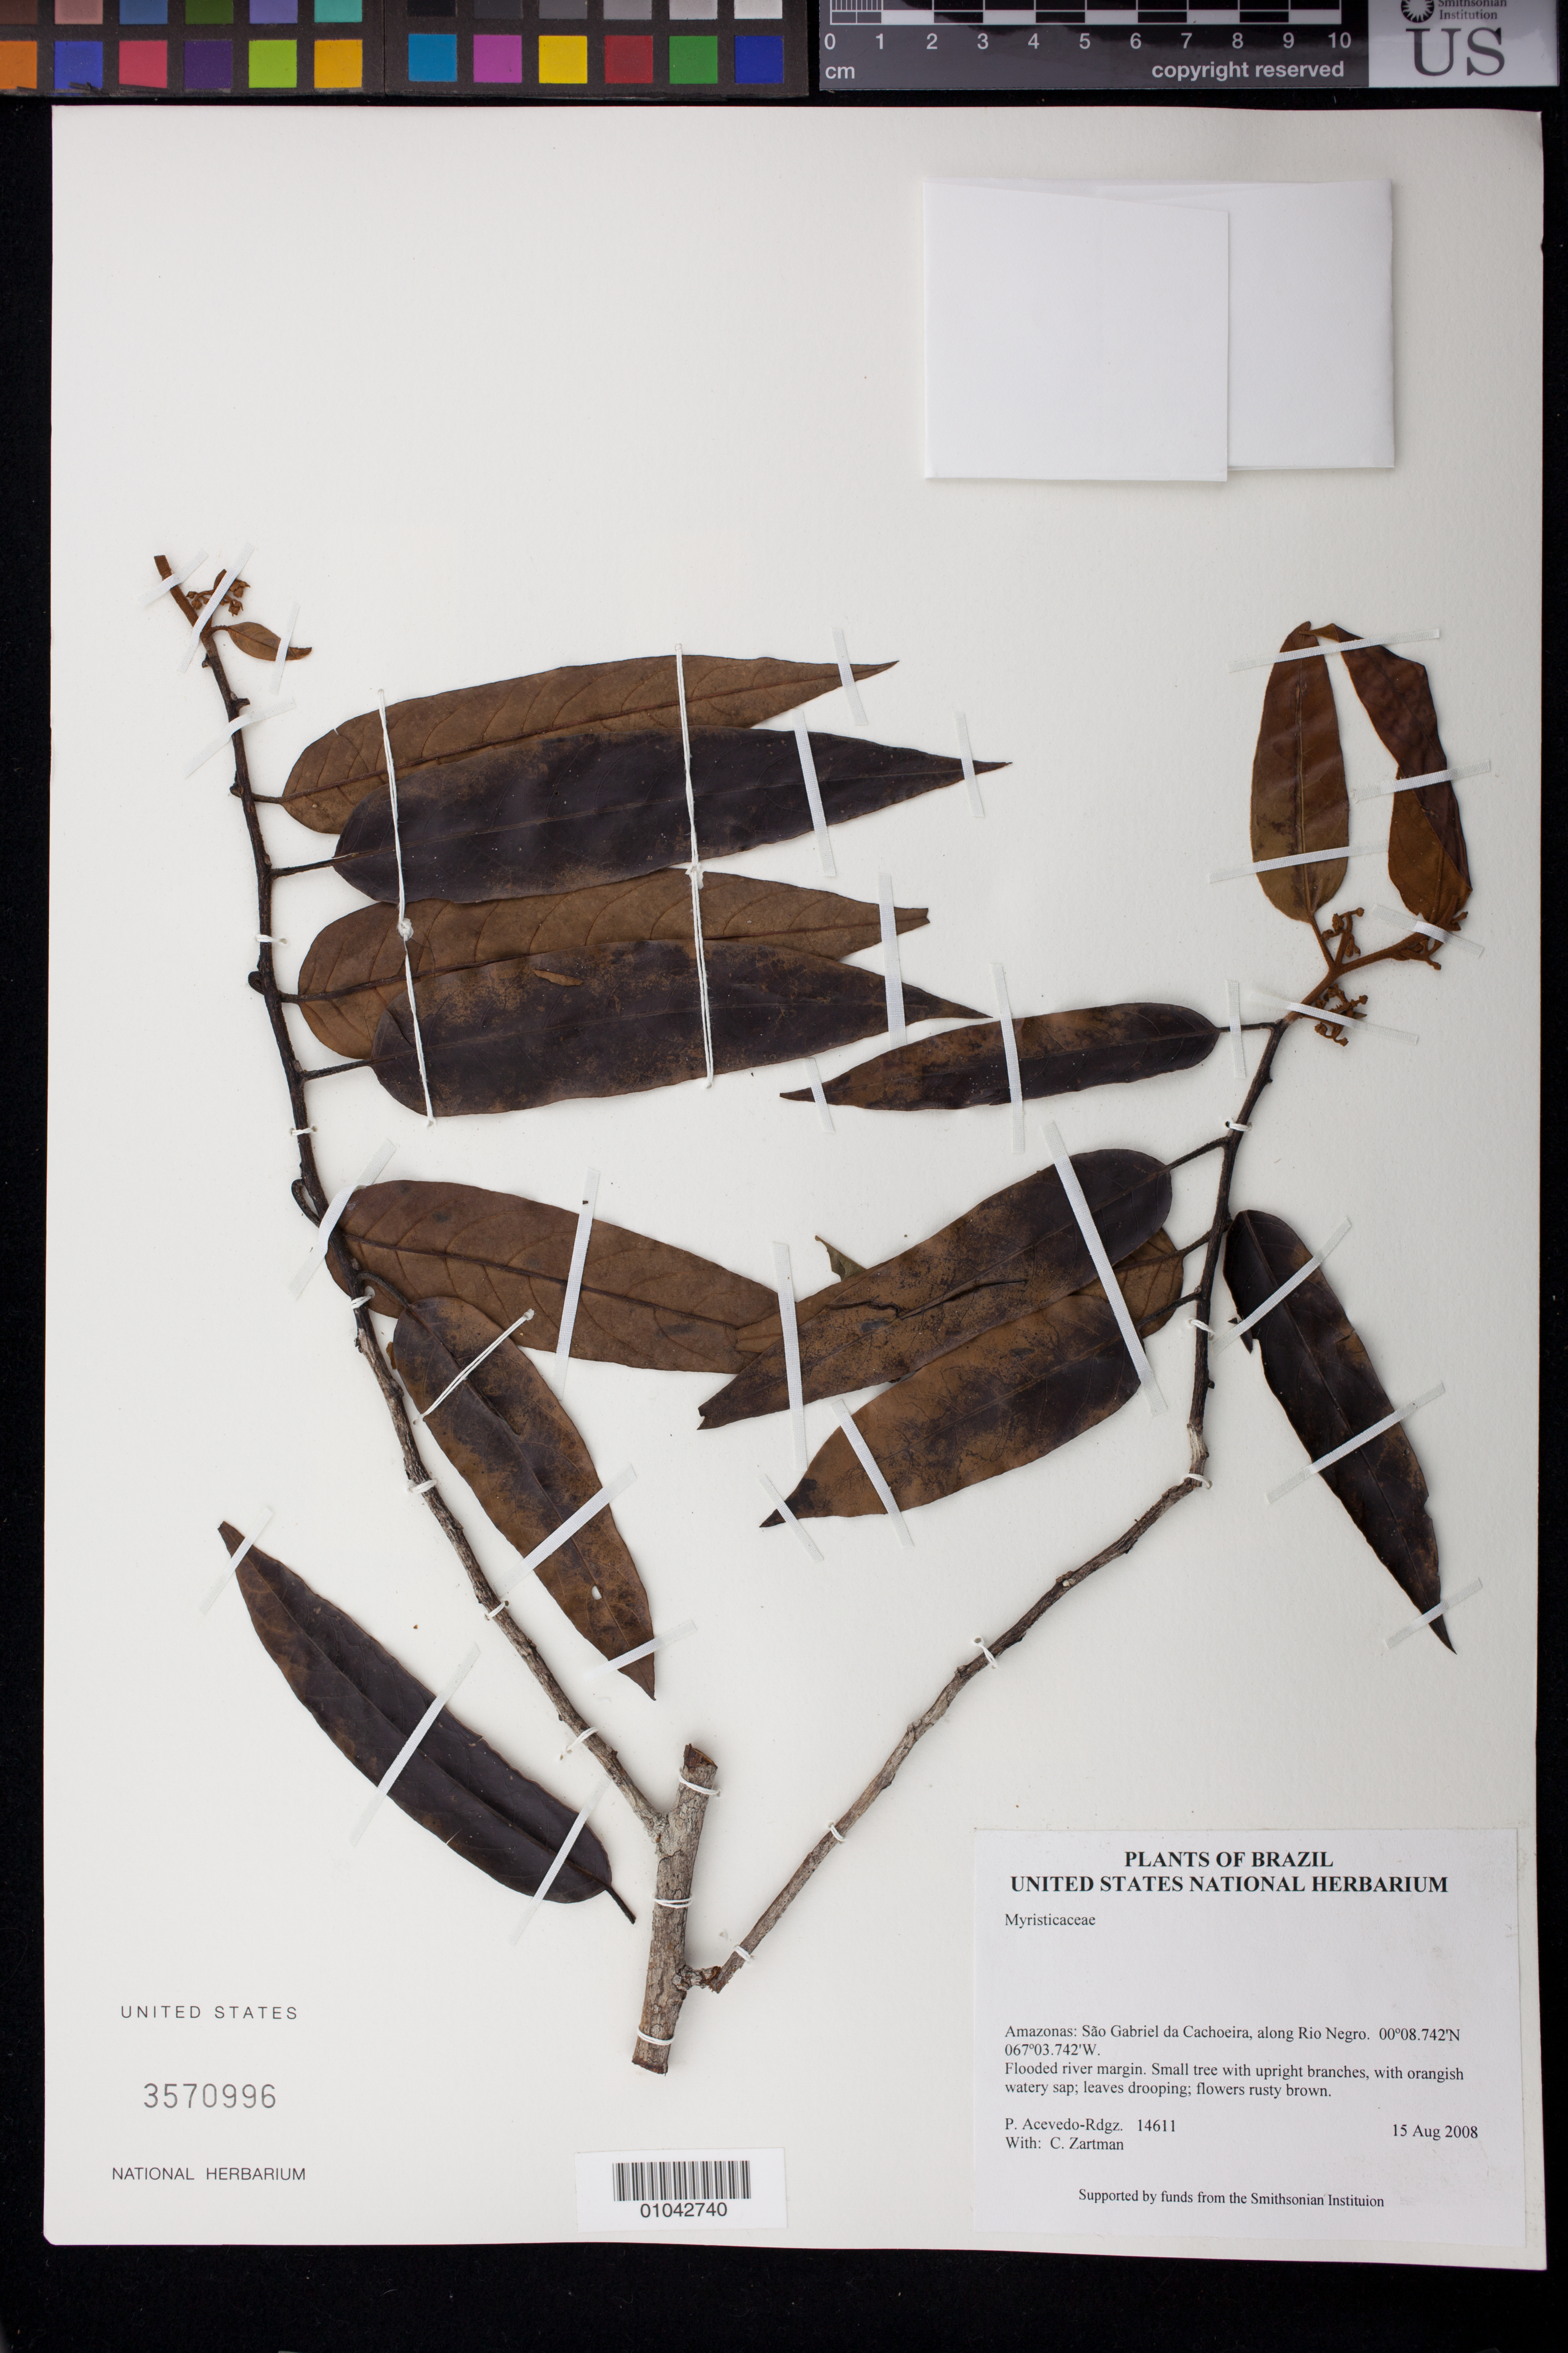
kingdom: Plantae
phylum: Tracheophyta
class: Magnoliopsida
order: Magnoliales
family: Myristicaceae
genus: Virola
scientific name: Virola sp.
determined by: Ramos, J. F.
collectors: P. Acevedo-Rodr. & C. Zartman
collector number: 14611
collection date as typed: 15 Aug 2008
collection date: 2008-08-15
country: Brazil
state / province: Amazonas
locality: Amazonas: São Gabriel da Cachoeira, along Rio Negro.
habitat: Flooded river margin.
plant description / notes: NY, K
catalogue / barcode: US 3570996